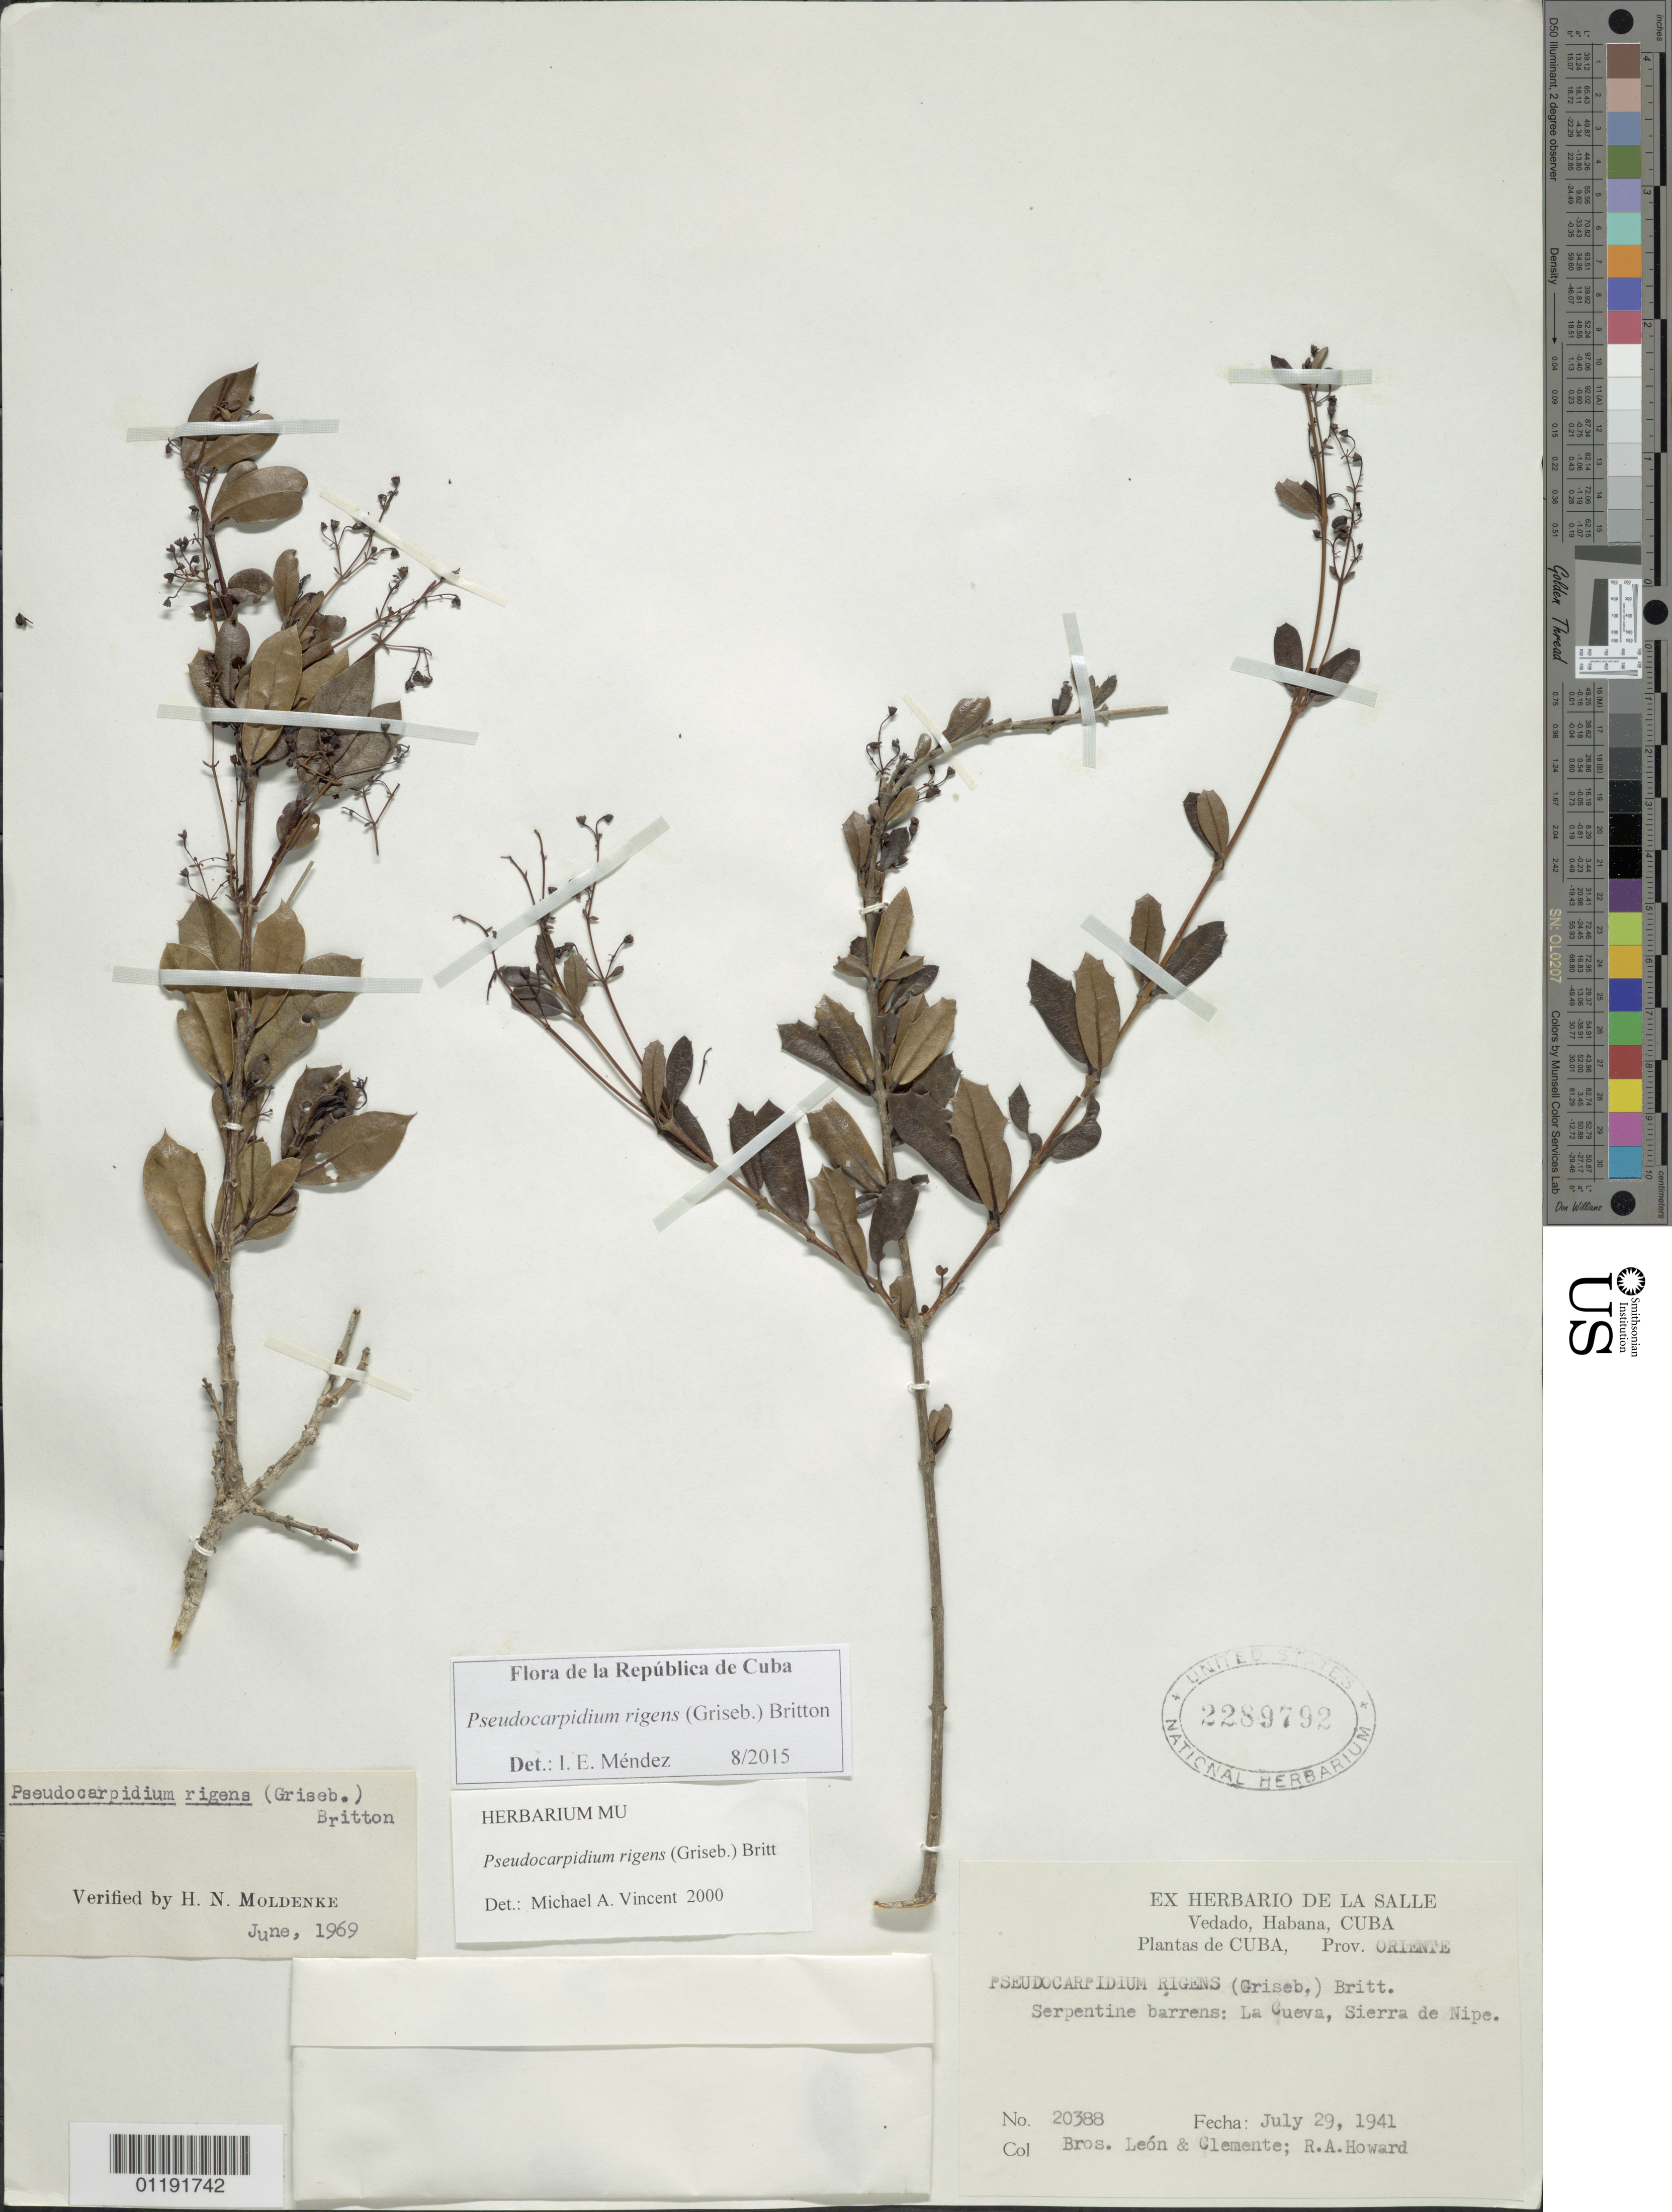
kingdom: Plantae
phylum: Tracheophyta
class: Magnoliopsida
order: Lamiales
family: Lamiaceae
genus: Pseudocarpidium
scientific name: Pseudocarpidium rigens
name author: (Griseb.) Britton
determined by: Méndez, I. E.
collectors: Bro. León, Bro. Clemente & R. A. Howard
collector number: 20388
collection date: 1941-07-29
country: Cuba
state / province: Holguín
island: Cuba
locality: Sierra de Nipe, La Gueva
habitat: Serpentine barrens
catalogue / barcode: US 2289792